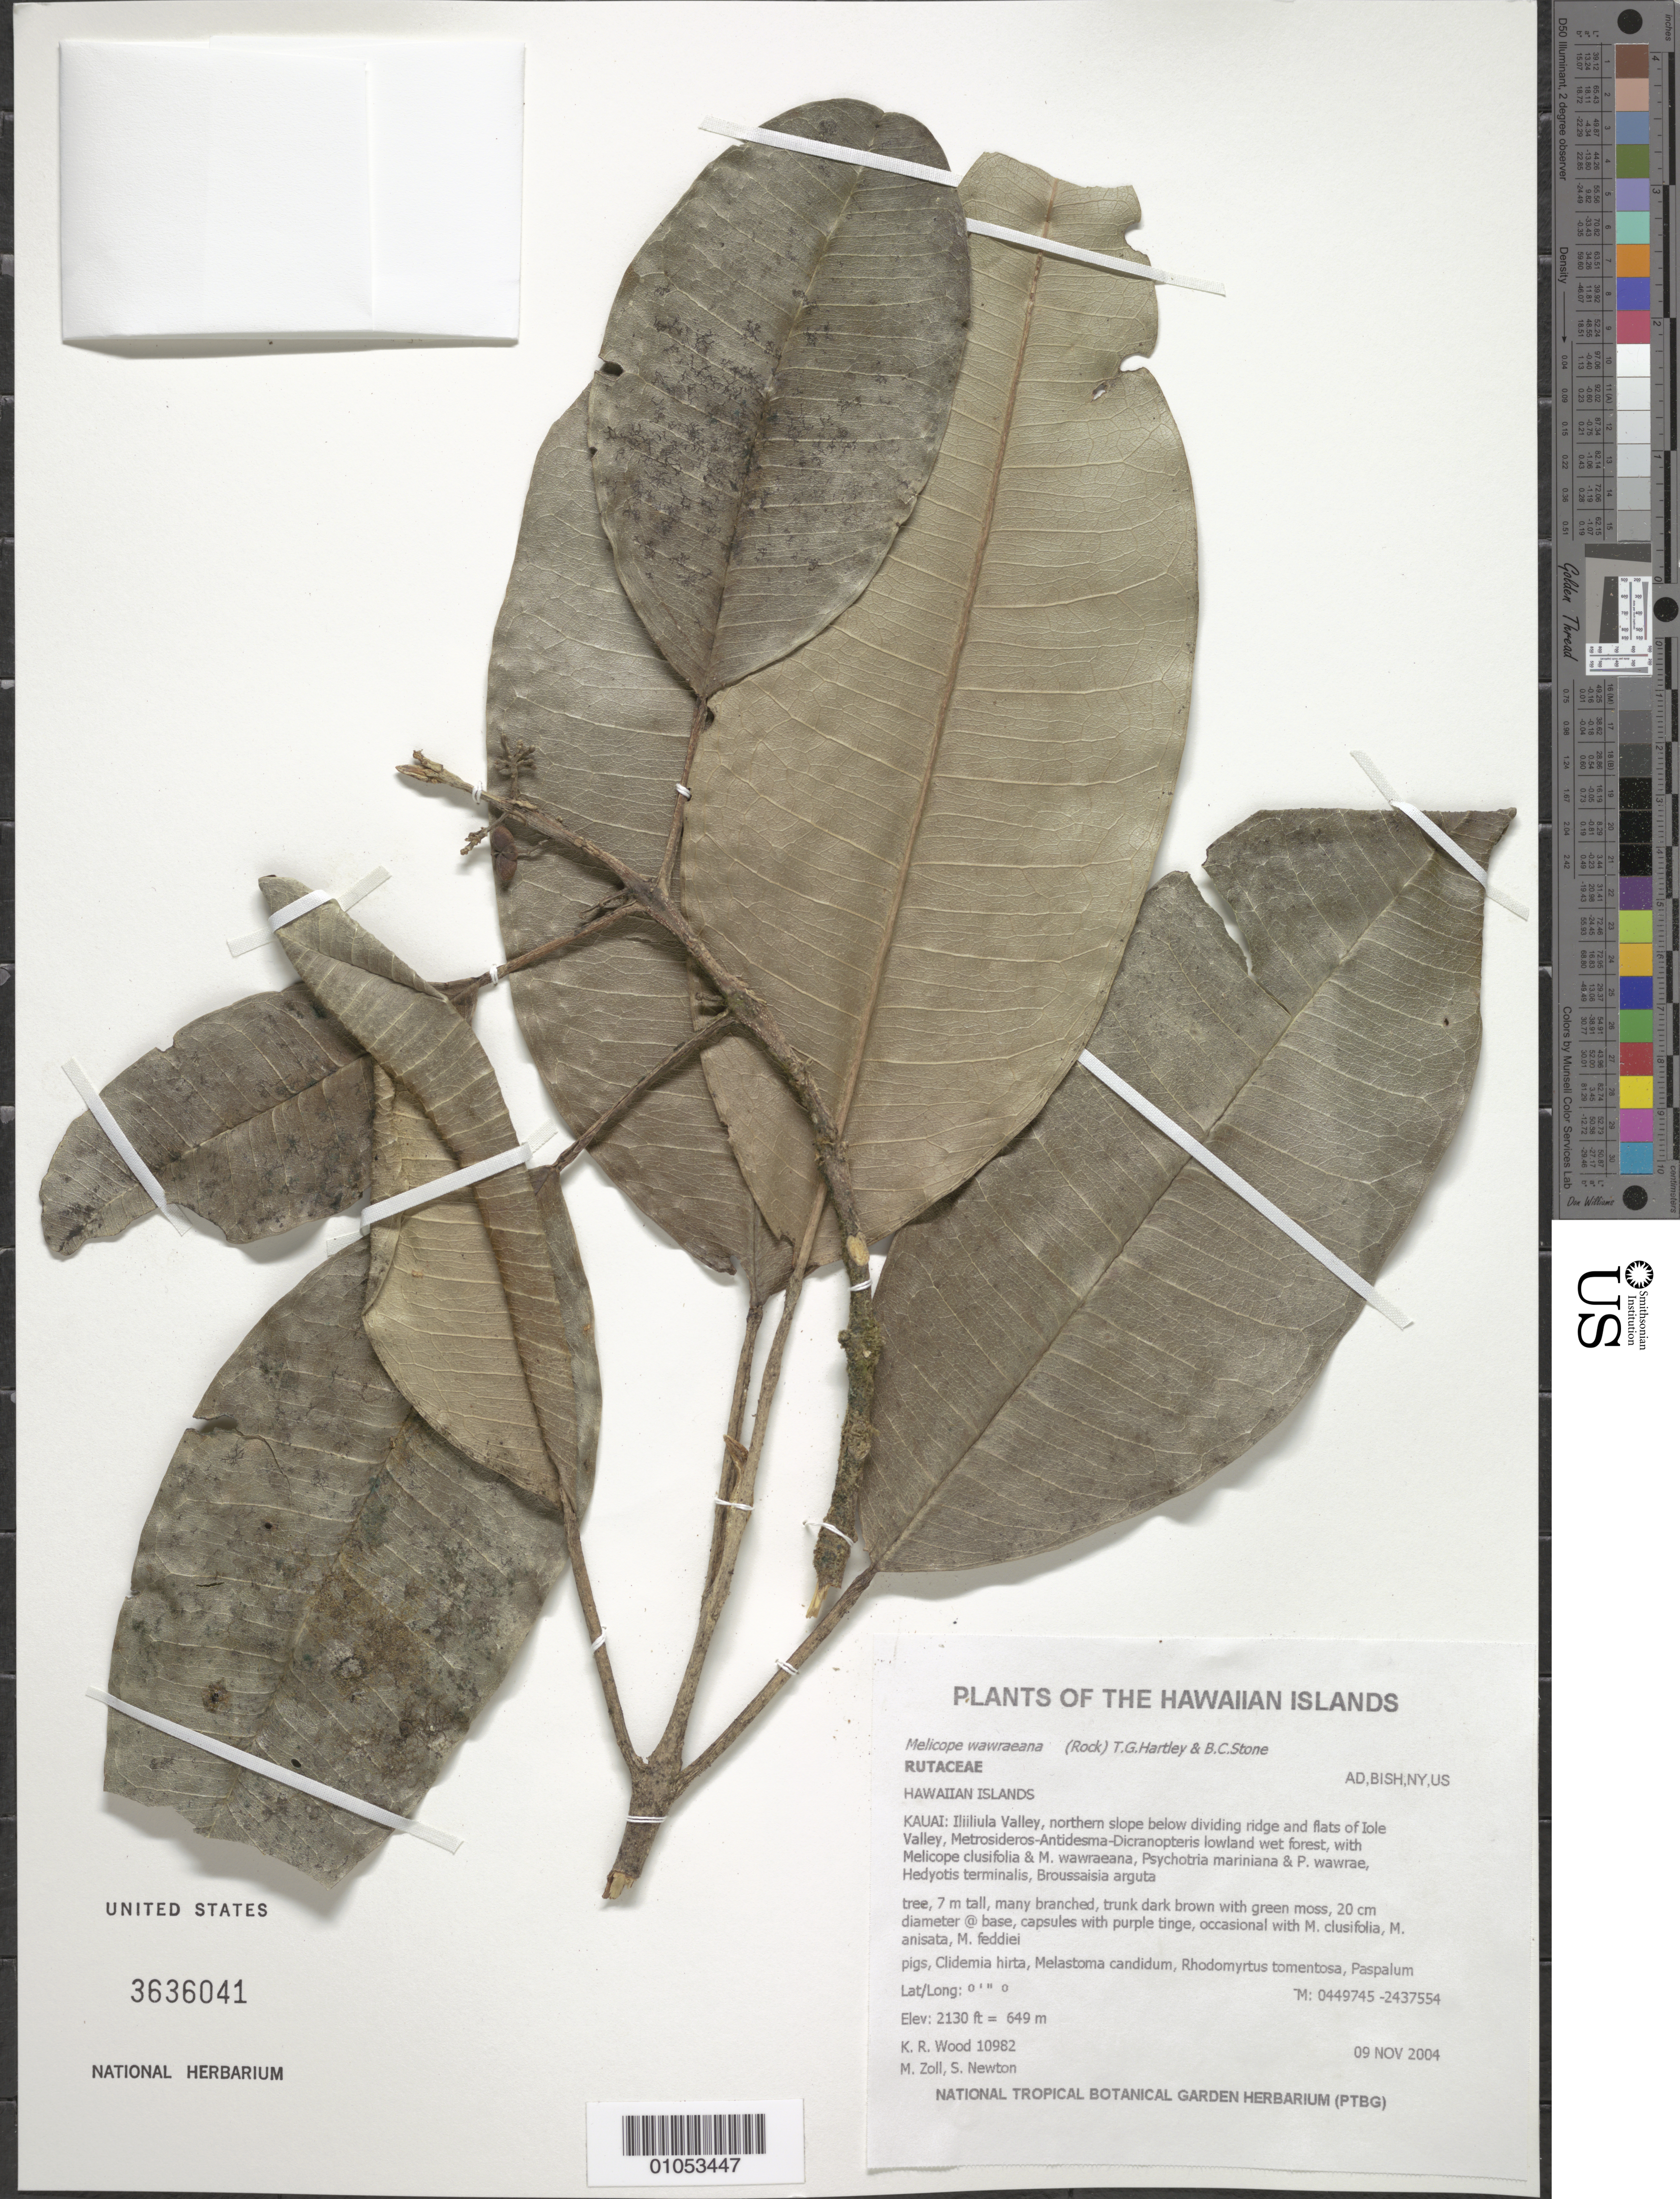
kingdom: Plantae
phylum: Tracheophyta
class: Magnoliopsida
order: Sapindales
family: Rutaceae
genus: Melicope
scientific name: Melicope wawraeana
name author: (H. Lév.) T.G. Hartley & B.C. Stone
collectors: K. R. Wood, M. Zoll & S. Newton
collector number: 10982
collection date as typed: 9 Nov 2004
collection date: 2004-11-09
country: United States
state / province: Hawaii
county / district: Kaui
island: Kaua'i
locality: Iliiliula Valley, northern slope below dividing ridge and flats of Iole Valley.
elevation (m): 649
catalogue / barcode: US 3636041